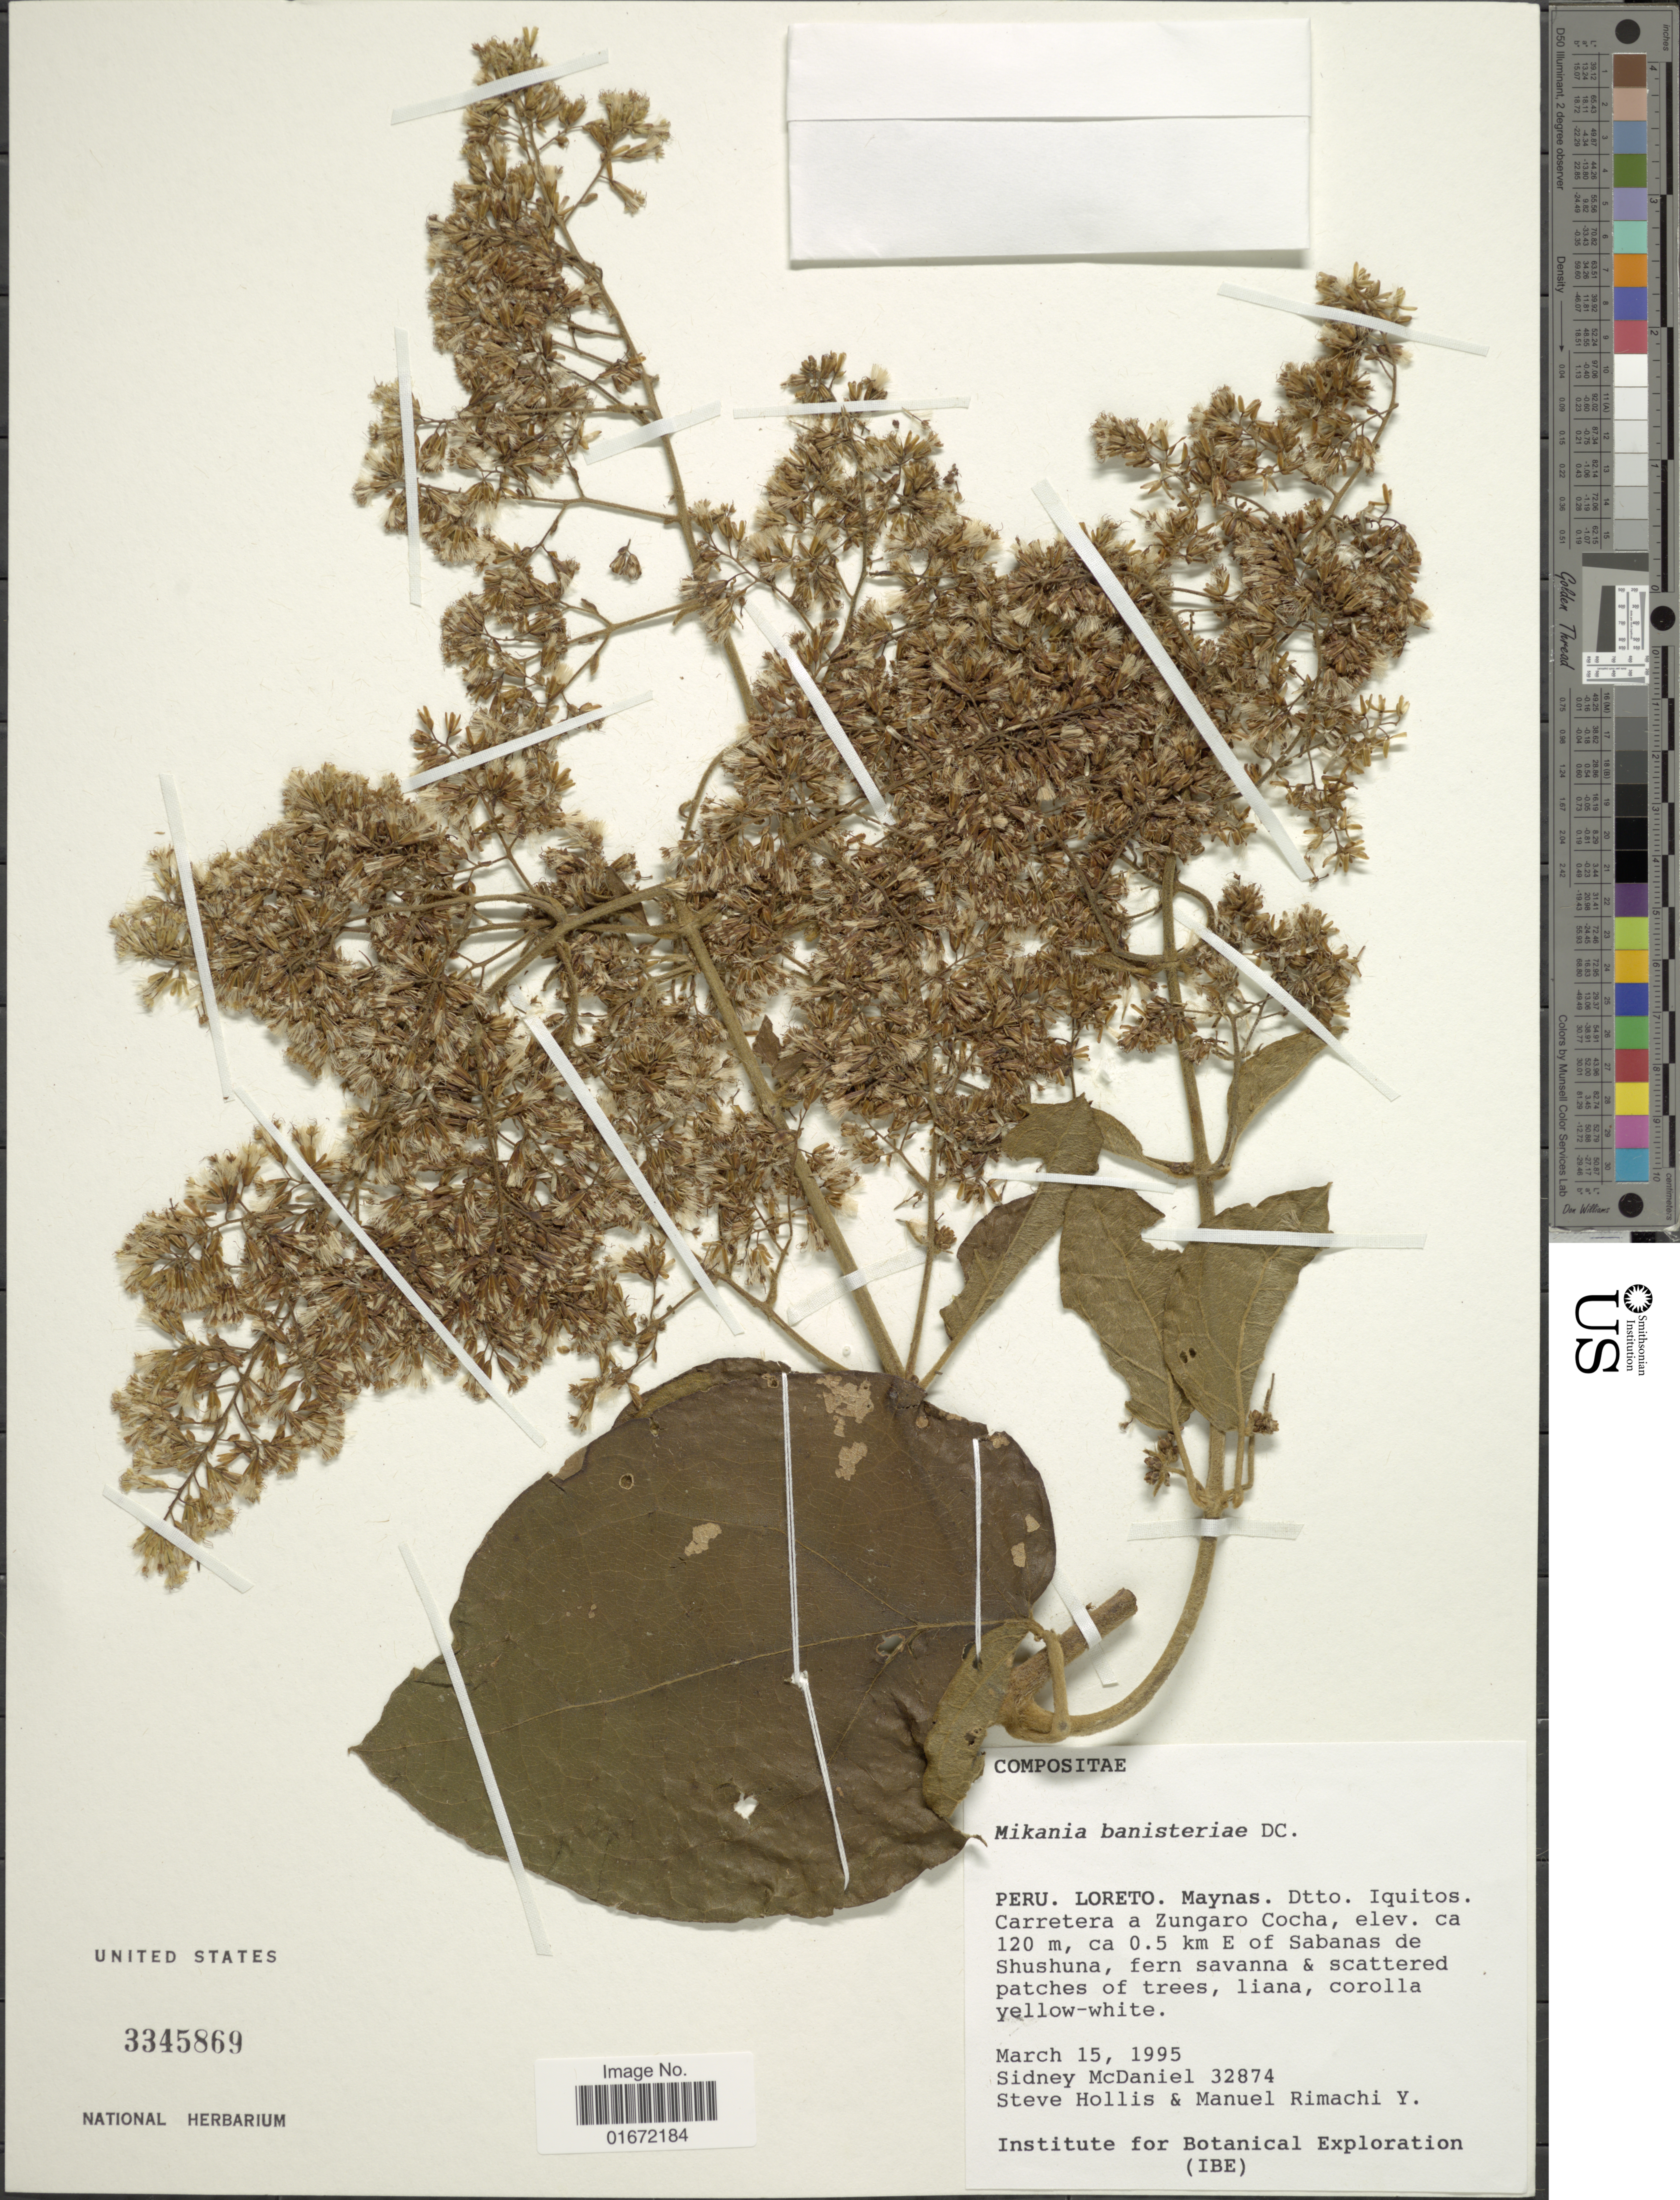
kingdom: Plantae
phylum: Tracheophyta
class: Magnoliopsida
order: Asterales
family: Asteraceae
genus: Mikania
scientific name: Mikania banisteriae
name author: DC.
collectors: S. McDaniel, S. Hollis & M. Rimachi Y.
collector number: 32874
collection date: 1995-03-15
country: Peru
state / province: Loreto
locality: Peru. Loreto. Maynas. Dtto. Iquitos. Carretera a Zungaro Cocha. Ca 0.5 km E of Sabanas de Shushuna, fern savanna & scattered patches of trees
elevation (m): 120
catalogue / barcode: US 3345869